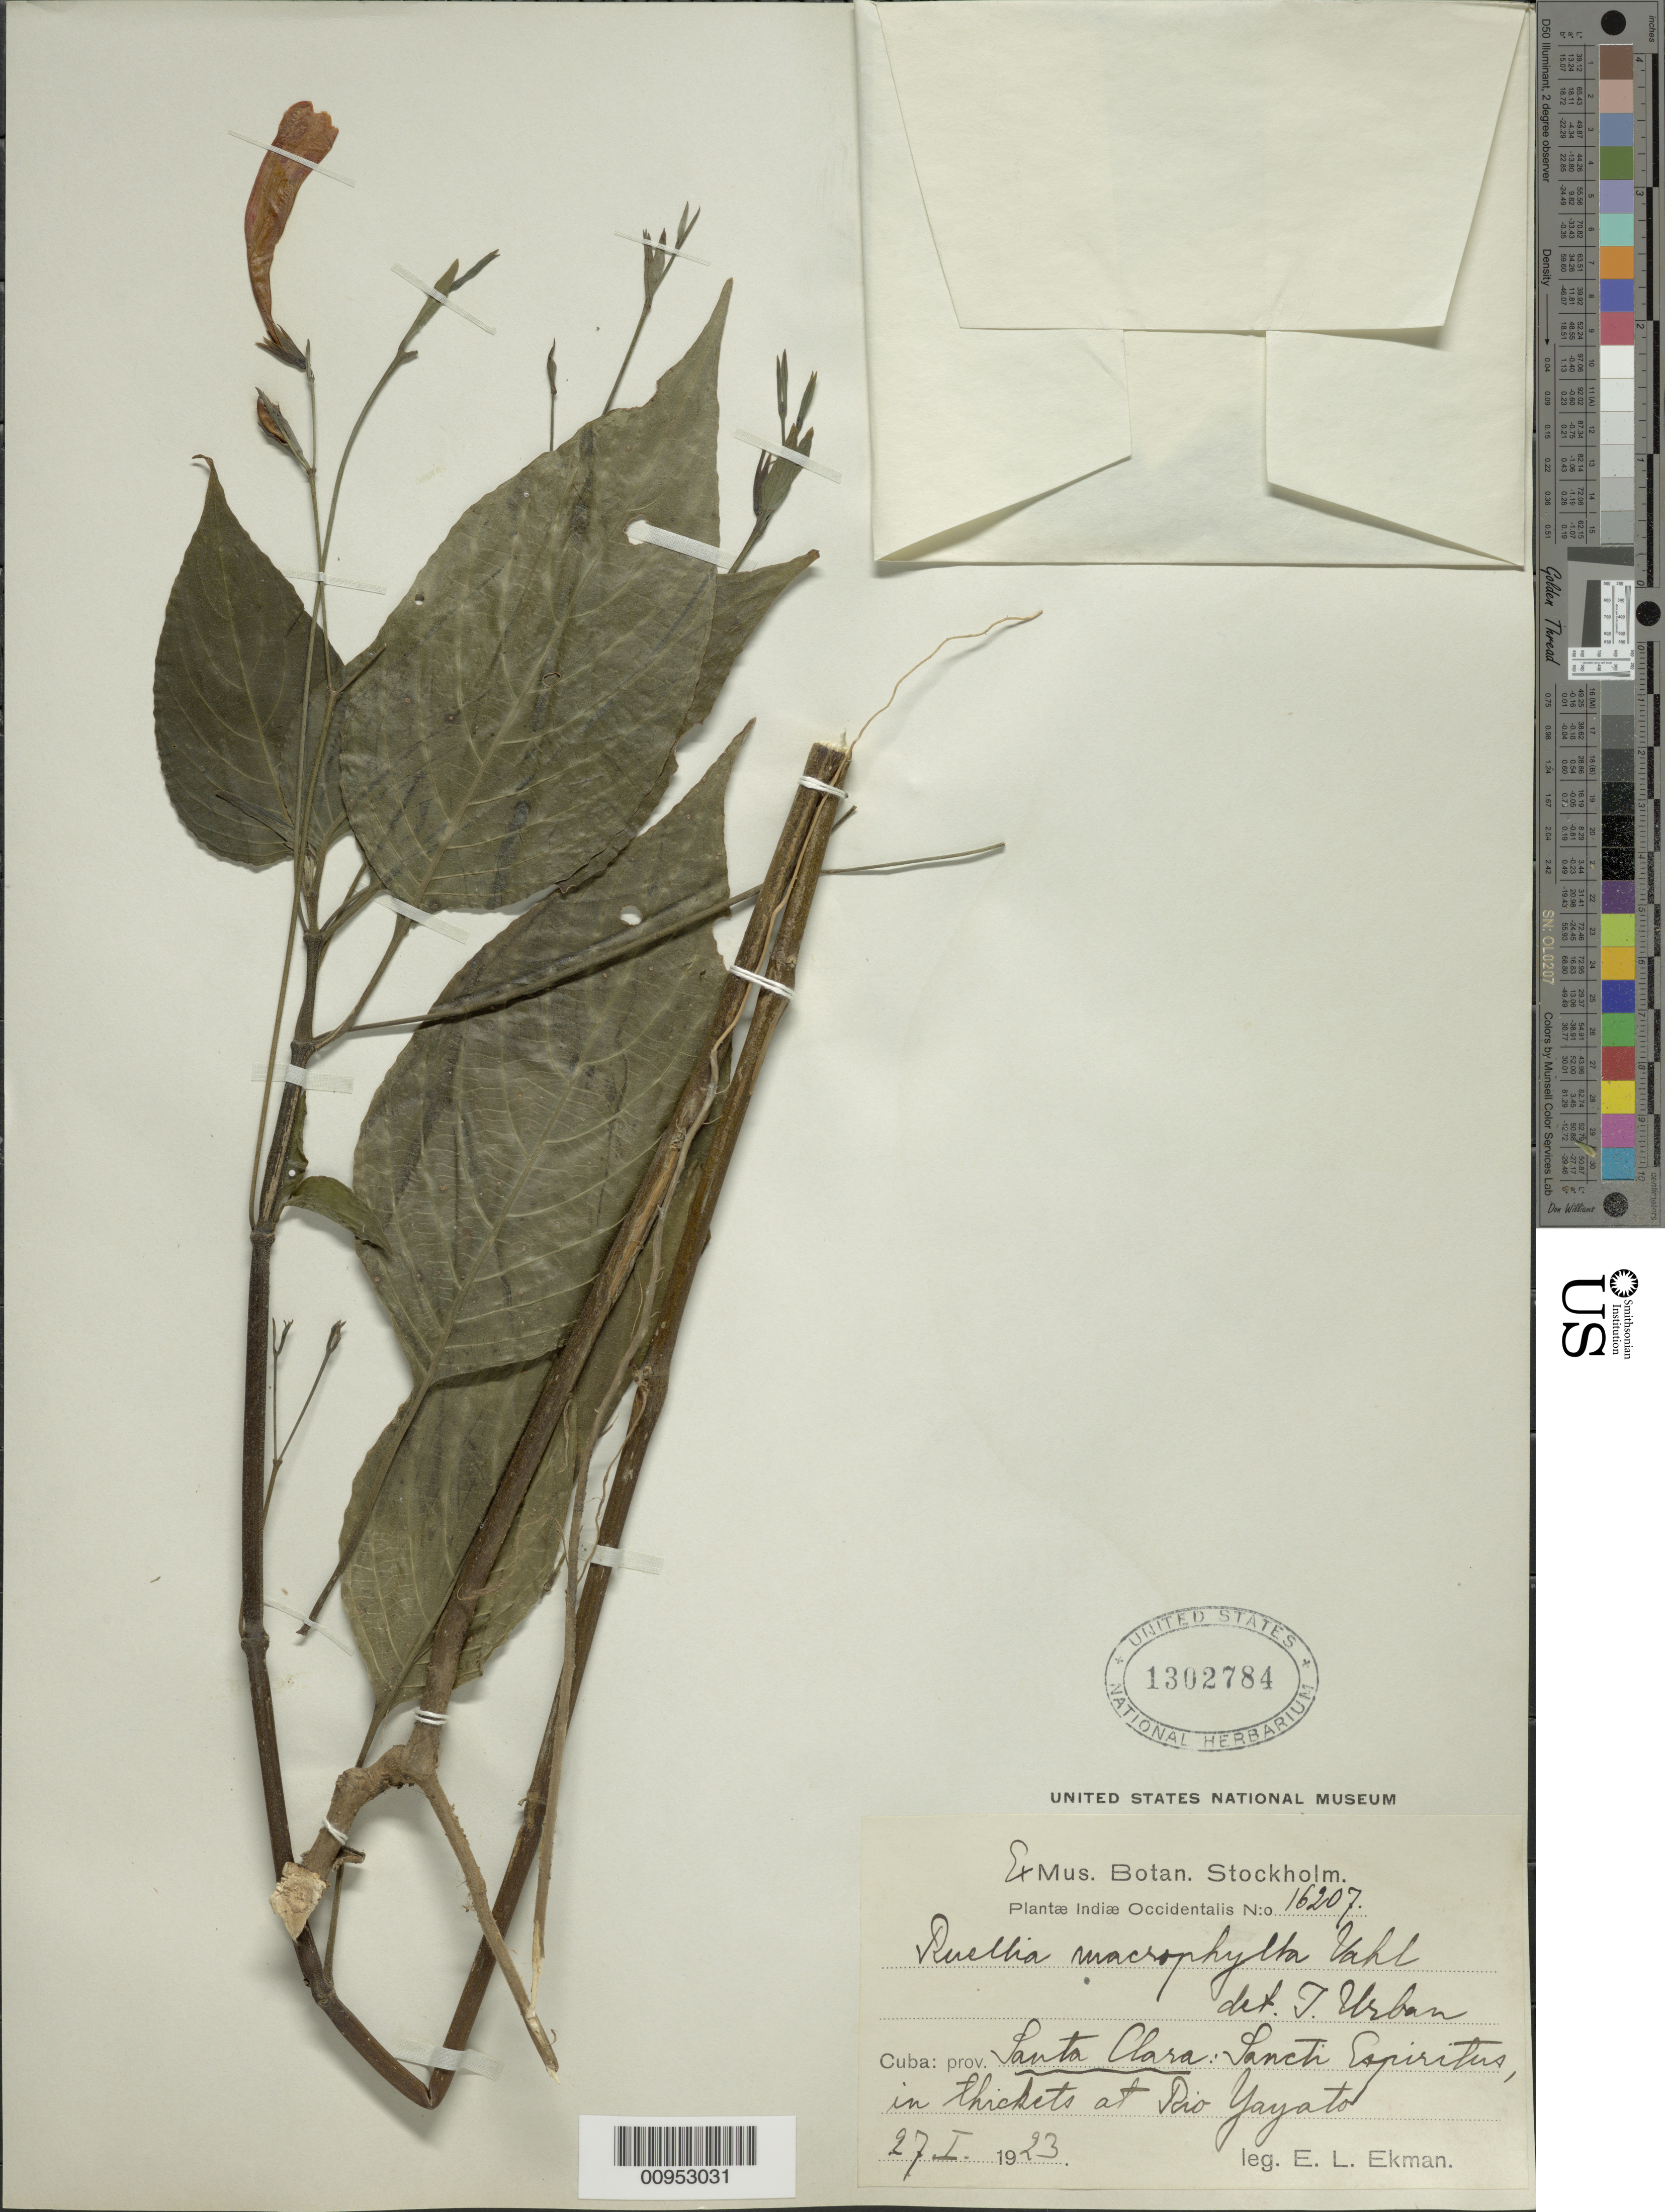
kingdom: Plantae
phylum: Tracheophyta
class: Magnoliopsida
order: Lamiales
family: Acanthaceae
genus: Ruellia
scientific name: Ruellia macrophylla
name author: Vahl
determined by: Urban, --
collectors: E. L. Ekman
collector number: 16207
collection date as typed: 27 Jan 1923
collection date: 1923-01-27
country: Cuba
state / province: Santa Clara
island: Cuba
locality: Sancti Espiritus, at Río Yayato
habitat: In thickets at river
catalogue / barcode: US 1302784